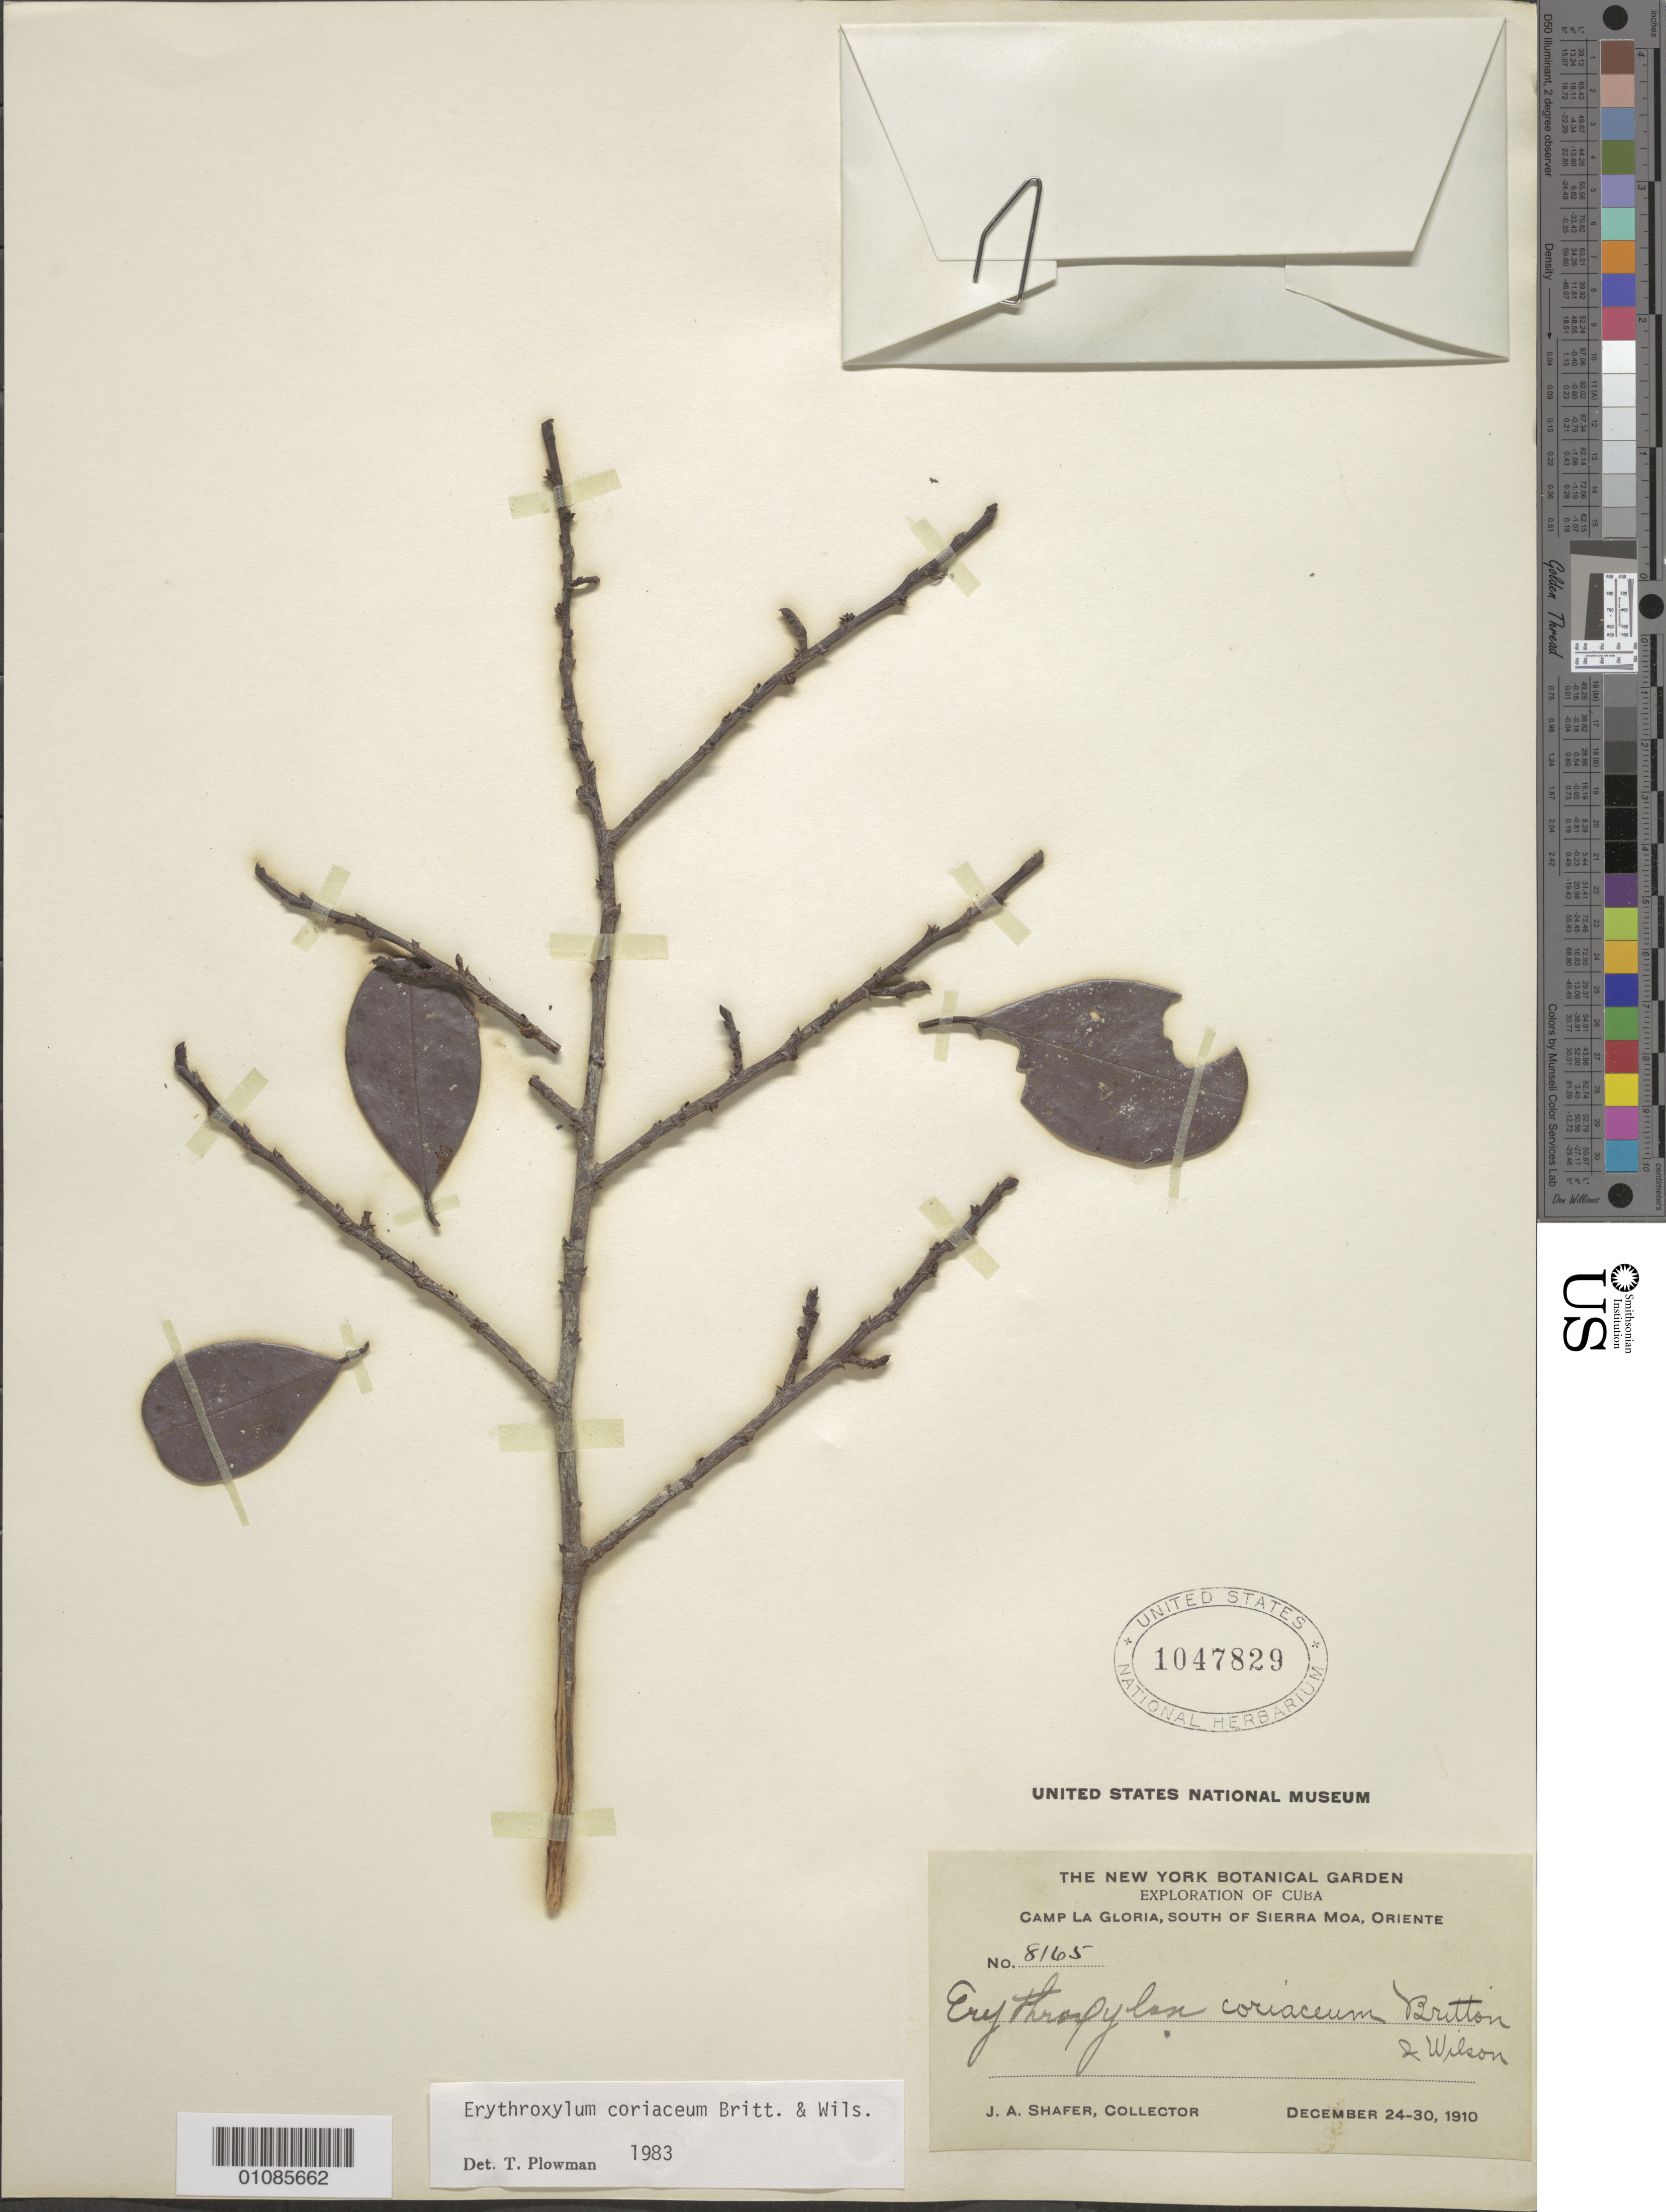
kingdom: Plantae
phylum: Tracheophyta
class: Magnoliopsida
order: Malpighiales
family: Erythroxylaceae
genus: Erythroxylum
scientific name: Erythroxylum confusum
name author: Britton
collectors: J. A. Shafer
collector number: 8165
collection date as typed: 24 Dec 1910 to 30 Dec 1910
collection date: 1910-12-24/1910-12-30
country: Cuba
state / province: Holguín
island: Cuba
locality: Camp La Gloria, S of Sierra Moa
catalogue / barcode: US 1047829